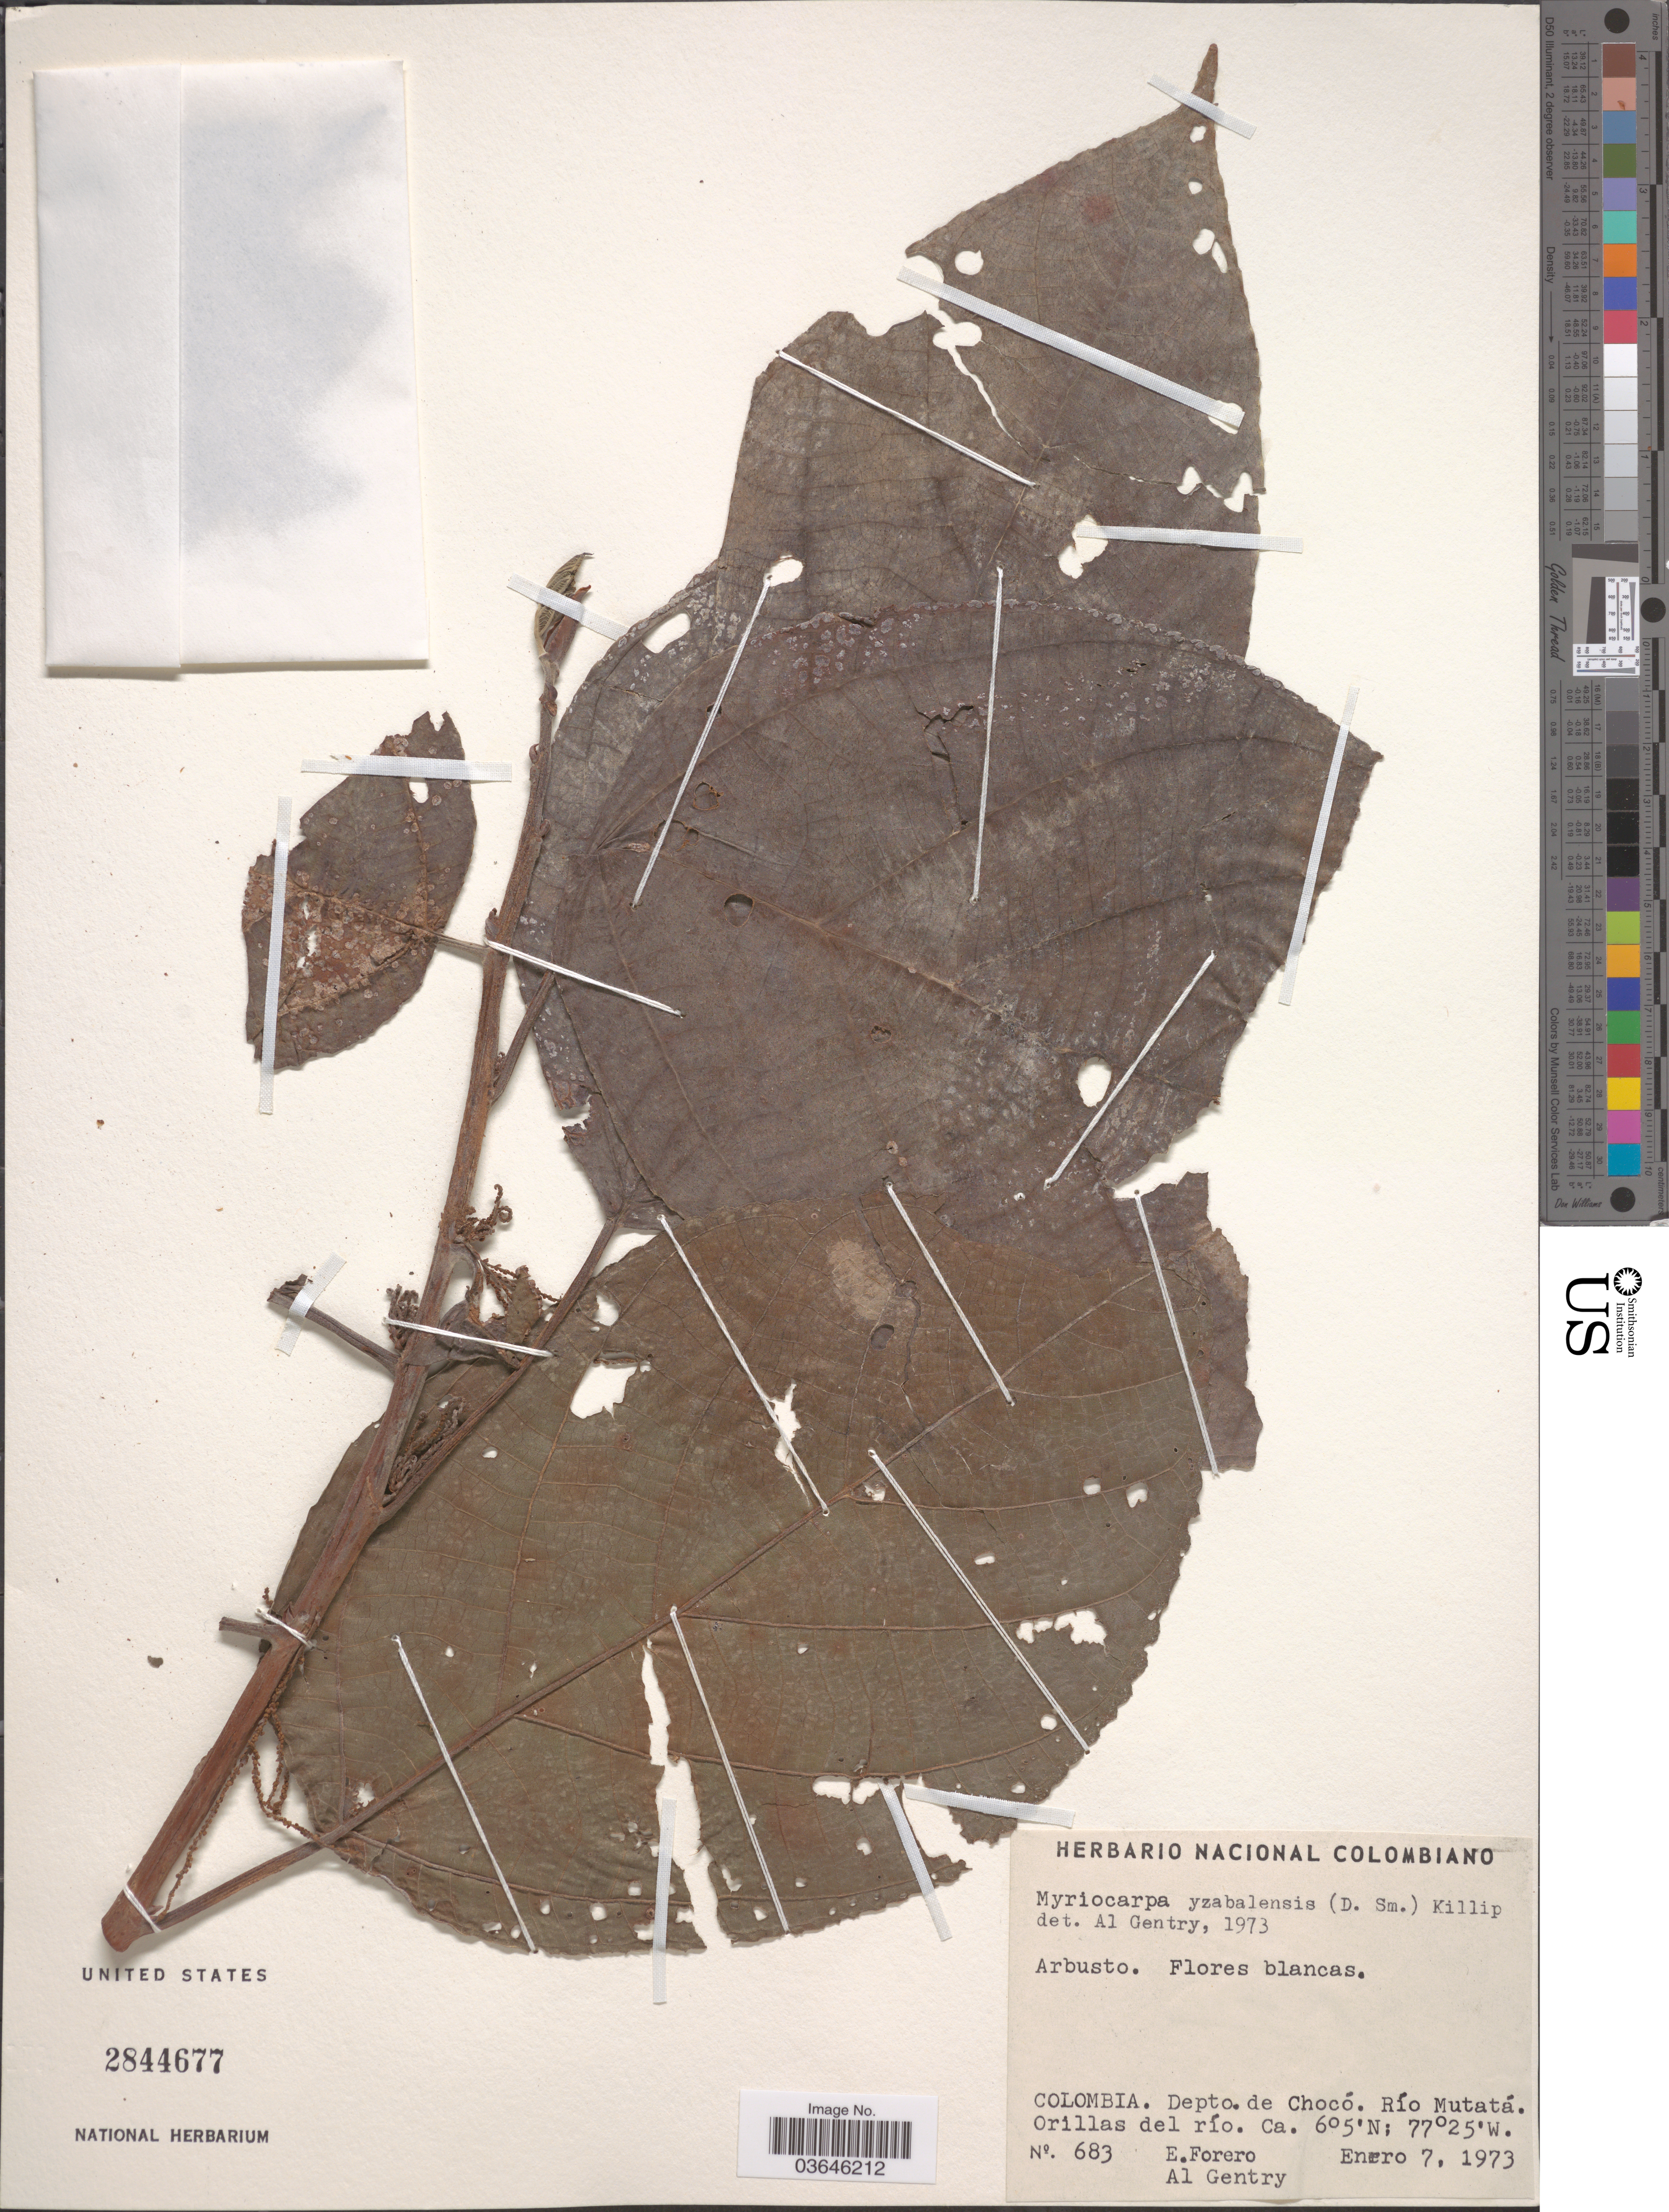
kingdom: Plantae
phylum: Tracheophyta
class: Magnoliopsida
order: Rosales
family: Urticaceae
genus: Myriocarpa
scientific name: Myriocarpa yzabalensis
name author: (Donn. Sm.) Killip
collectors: E. Forero & A. H. Gentry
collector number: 683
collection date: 1973-01-07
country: Colombia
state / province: Chocó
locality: Depto. de Chocó. Río Mutatá. Orillas del río.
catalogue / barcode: US 2844677